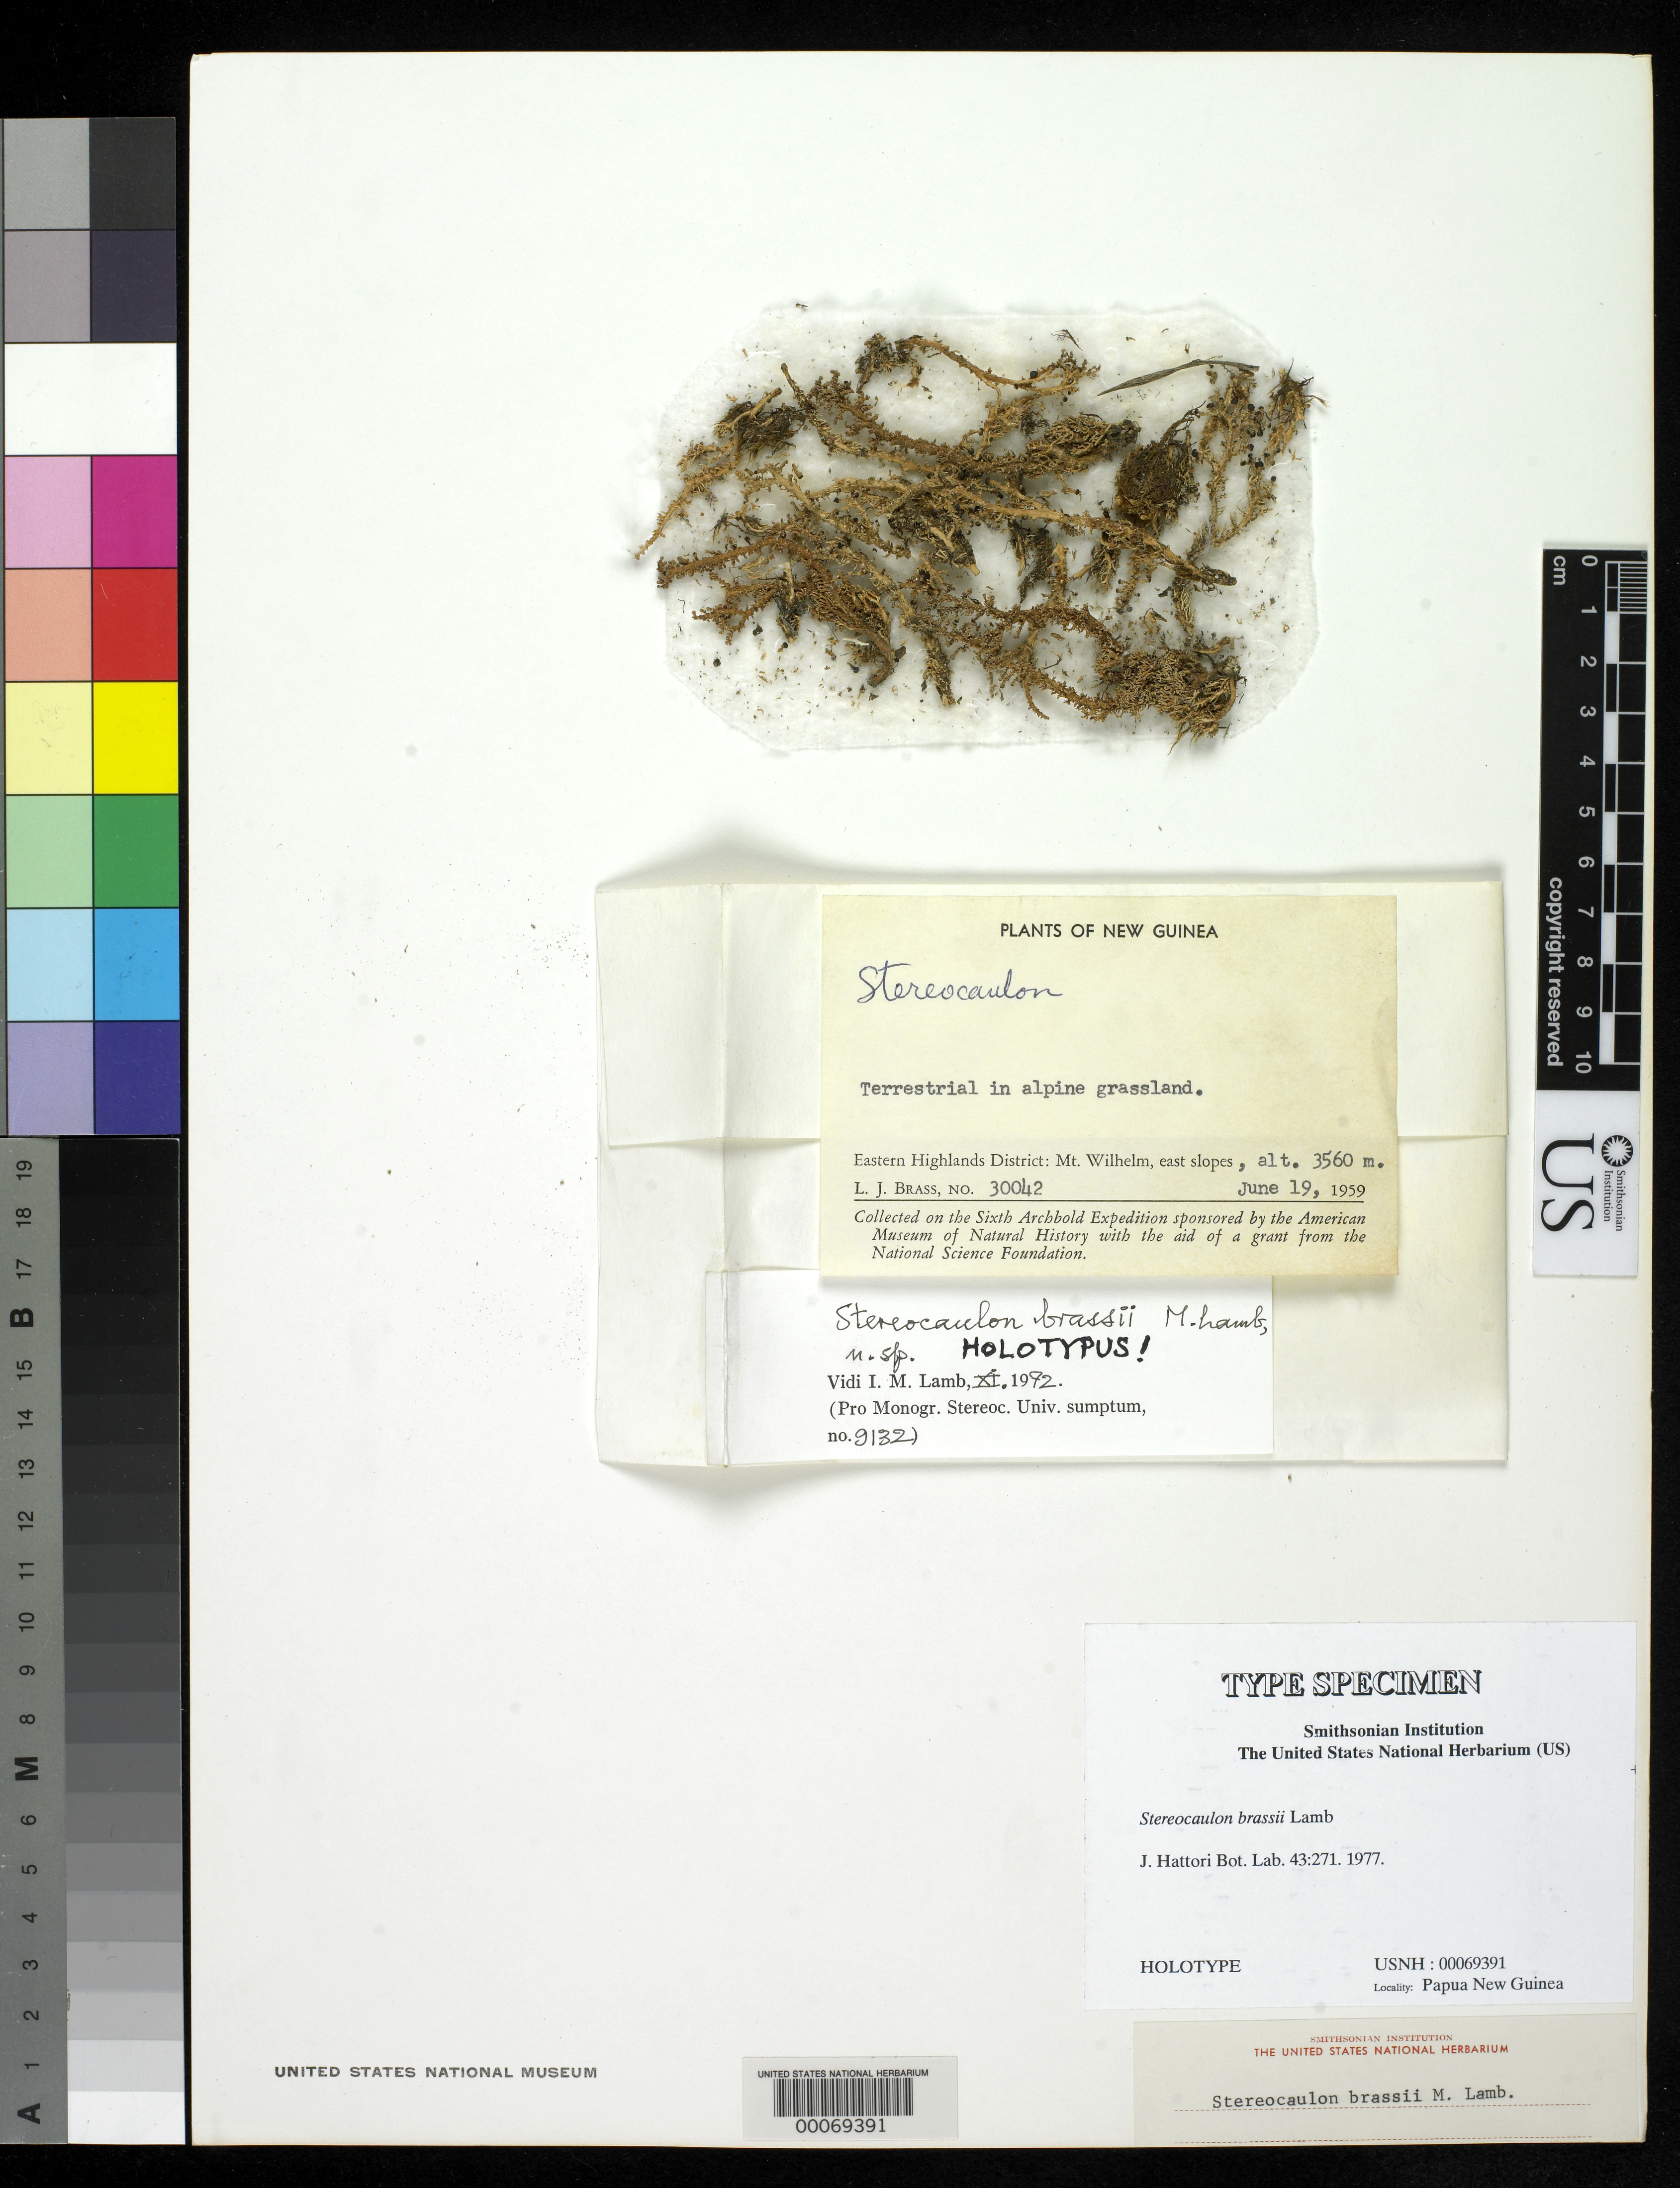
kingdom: Fungi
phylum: Ascomycota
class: Lecanoromycetes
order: Lecanorales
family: Stereocaulaceae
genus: Stereocaulon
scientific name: Stereocaulon brassii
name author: I.M. Lamb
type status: Holotype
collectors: L. J. Brass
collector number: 30042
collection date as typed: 19 Jun 1959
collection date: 1959-06-19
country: Papua New Guinea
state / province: Eastern Highlands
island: New Guinea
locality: Mt. Wilhelm.